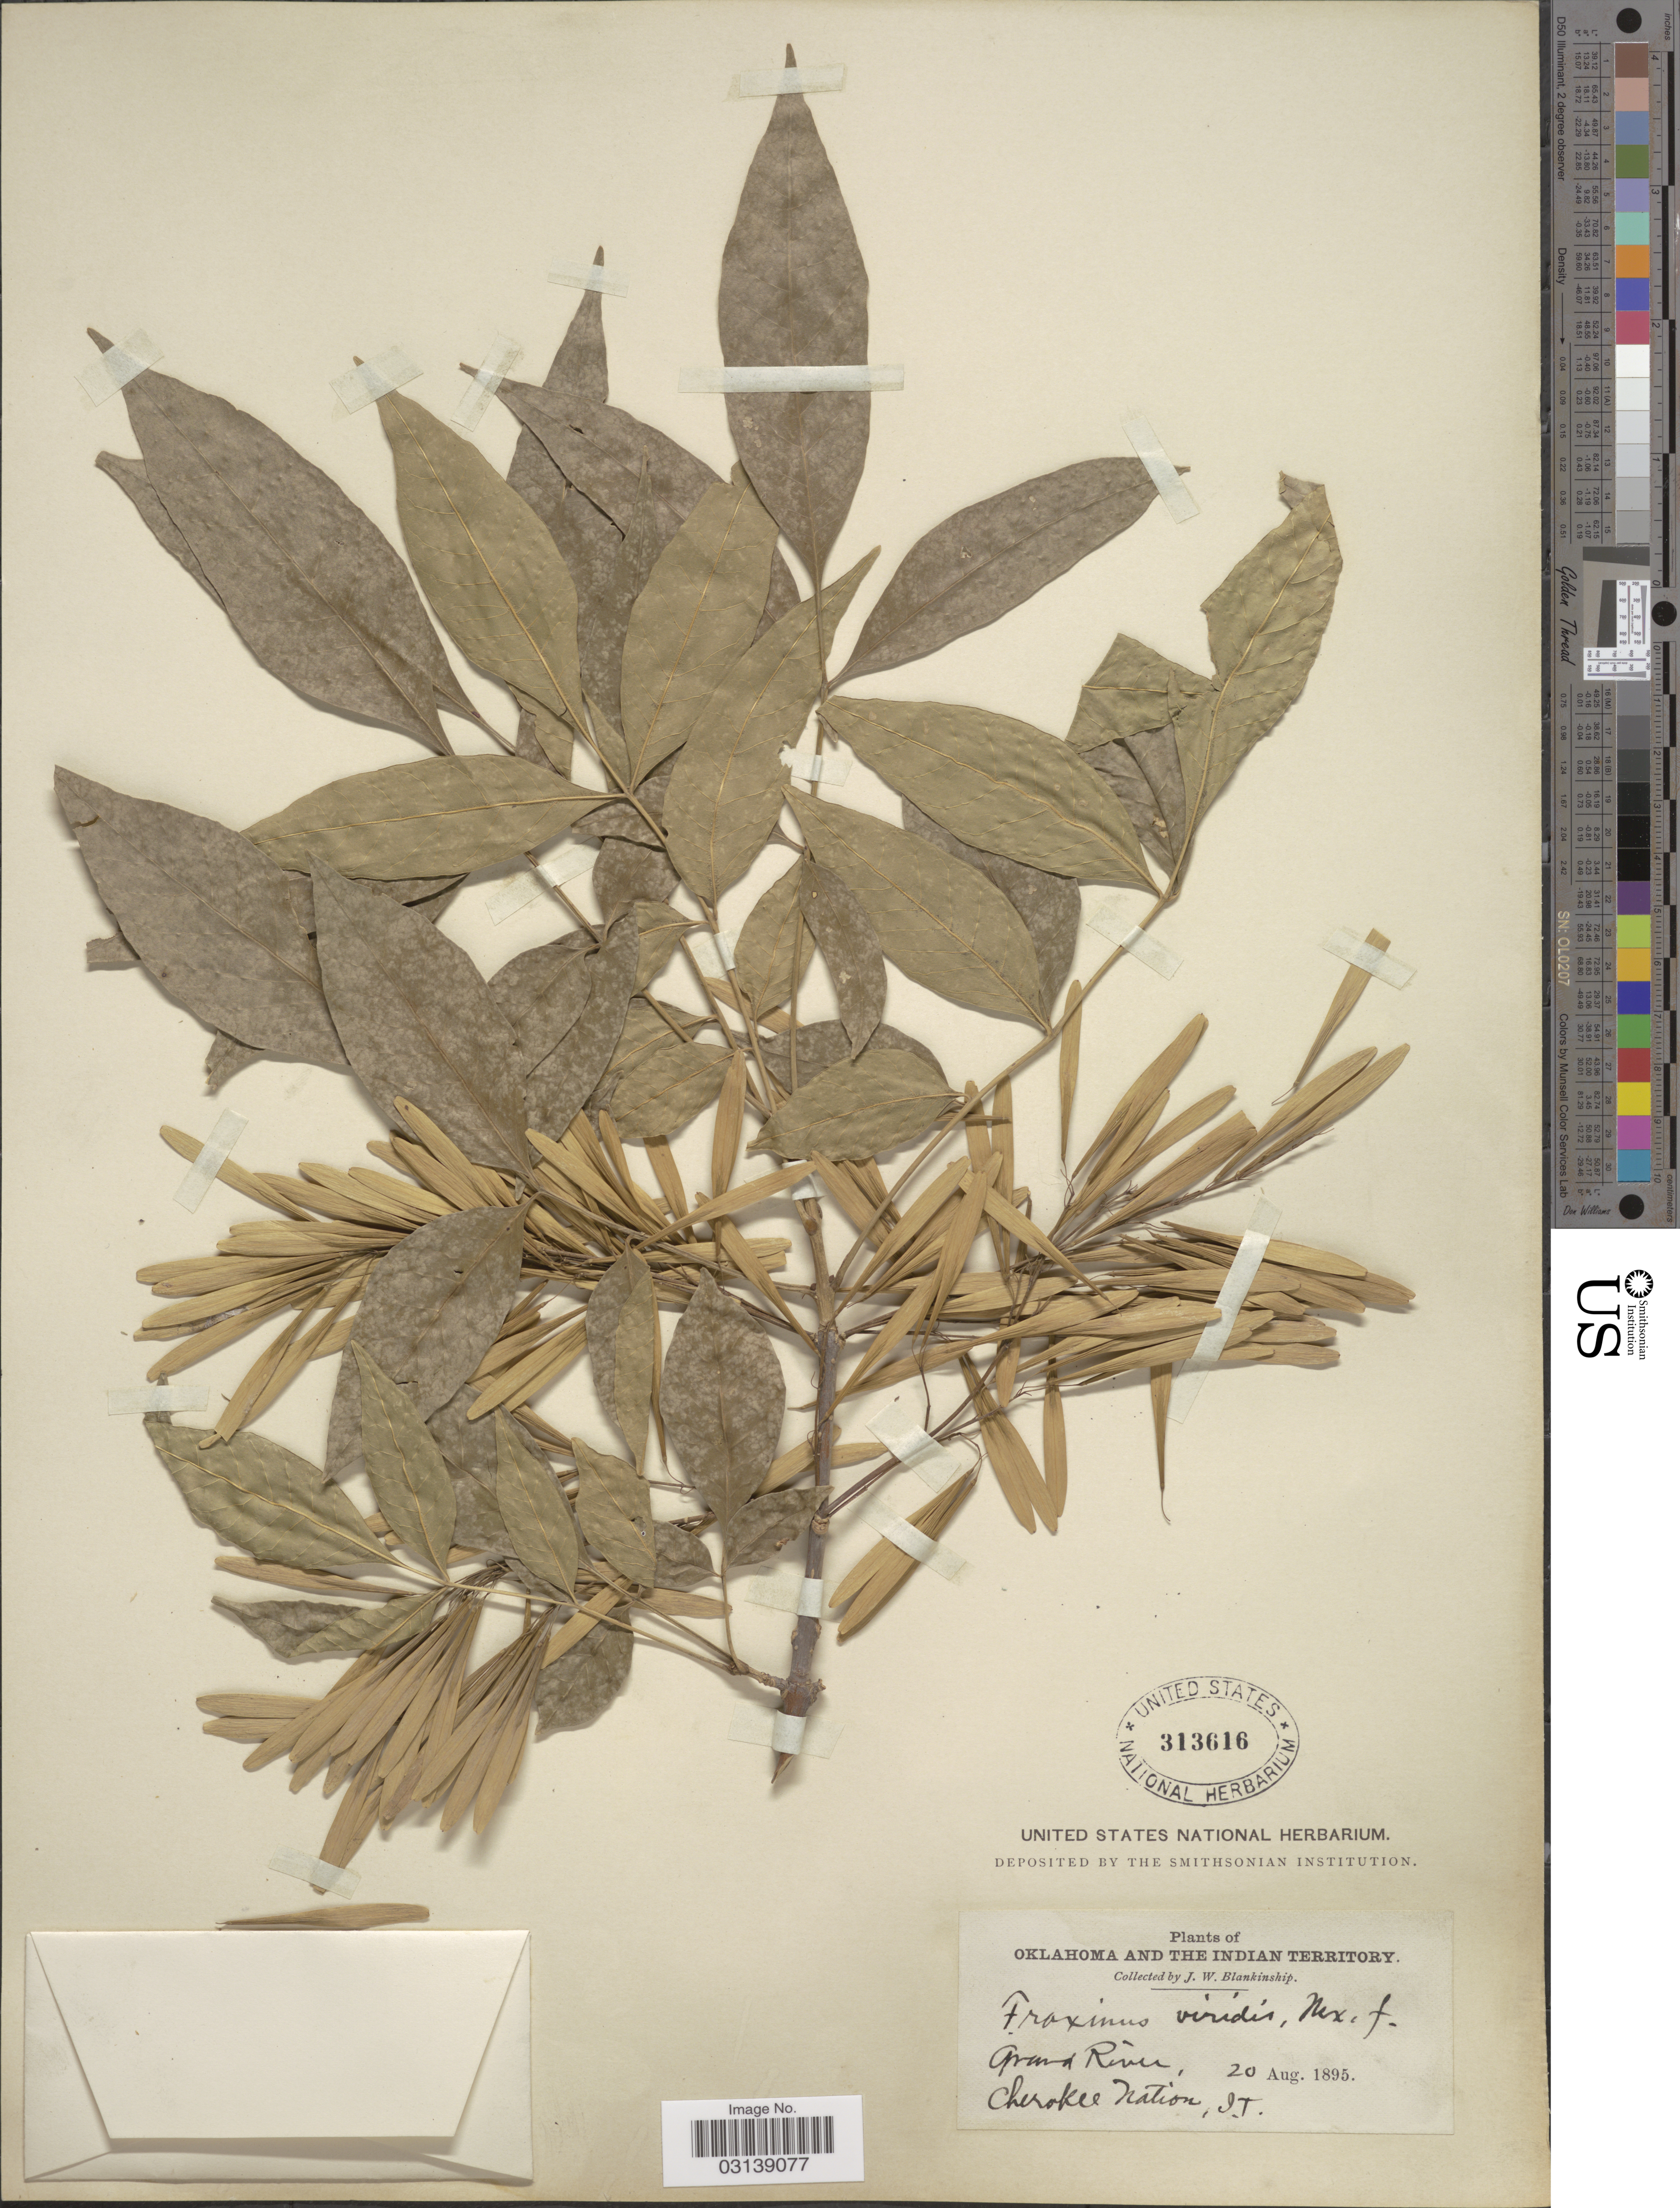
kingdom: Plantae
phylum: Tracheophyta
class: Magnoliopsida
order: Lamiales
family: Oleaceae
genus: Fraxinus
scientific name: Fraxinus pennsylvanica var. pubescens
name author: (Lam.) Lingelsh.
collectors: J. W. Blankinship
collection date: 1895-08-20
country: United States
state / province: Oklahoma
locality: Indian Territory. Grand River. Cherokee Nation.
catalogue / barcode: US 313616